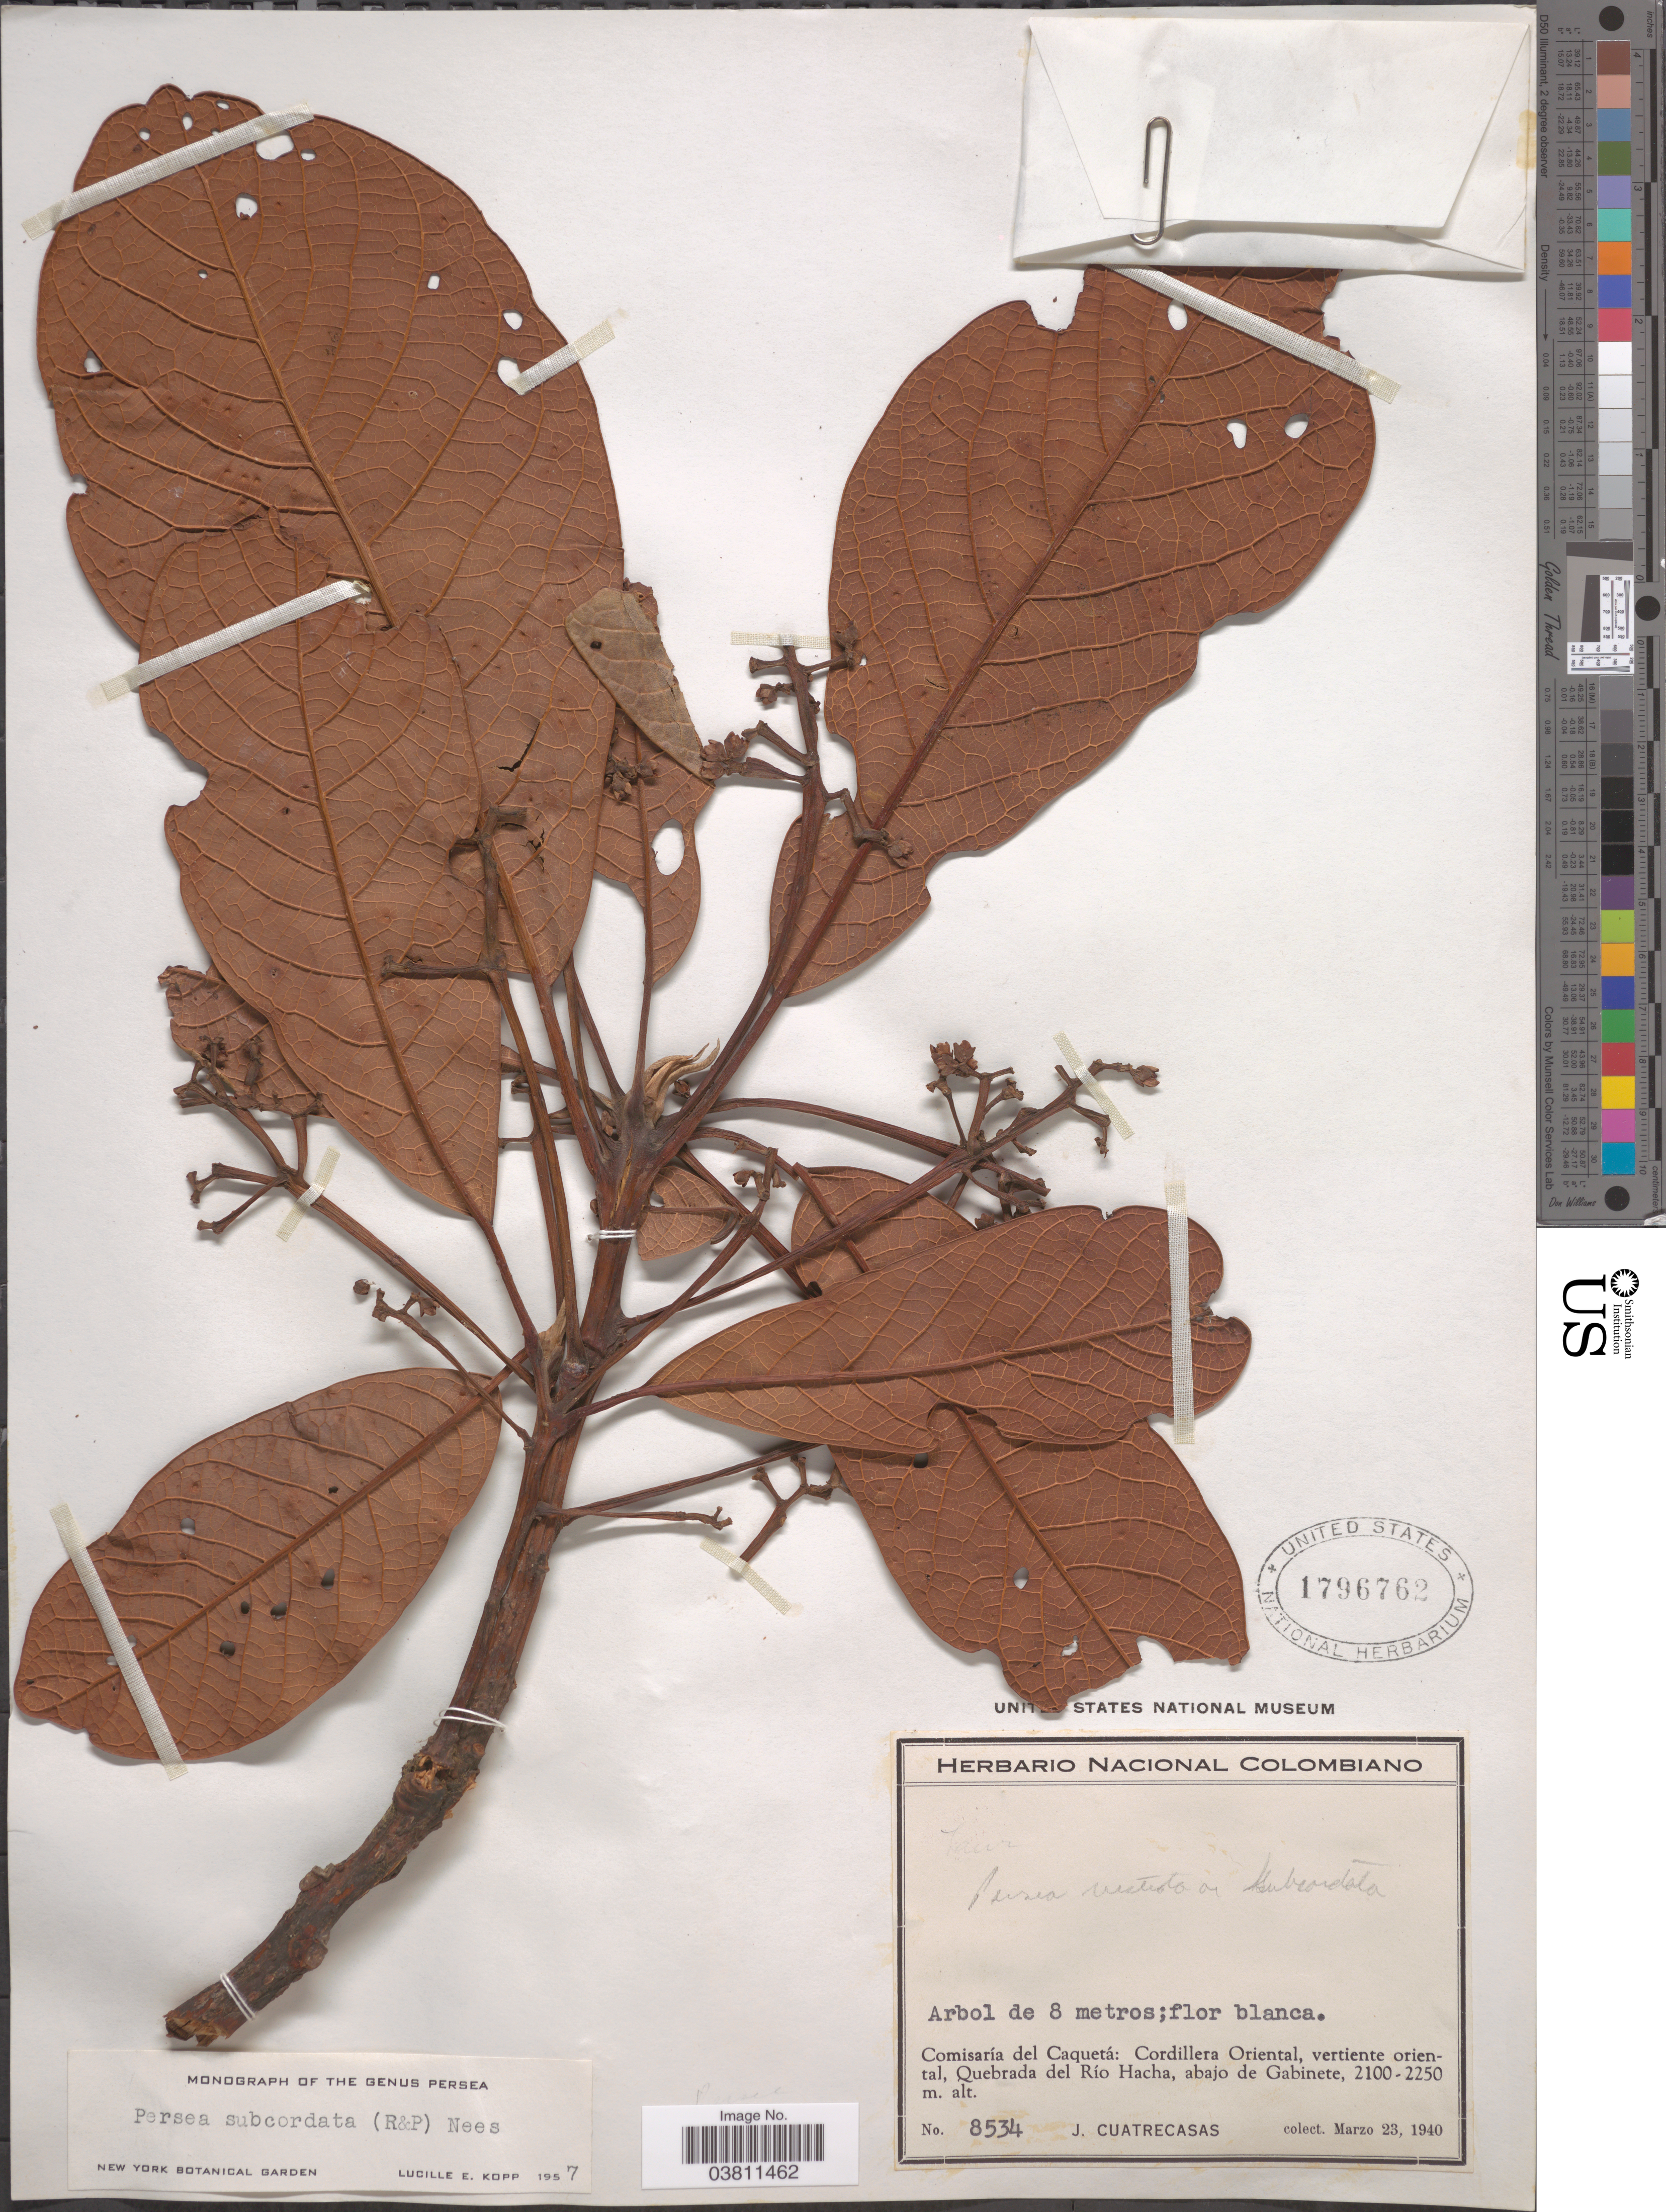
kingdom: Plantae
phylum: Tracheophyta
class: Magnoliopsida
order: Laurales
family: Lauraceae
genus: Persea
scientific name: Persea subcordata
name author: (Ruiz & Pav.) Nees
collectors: J. Cuatrecasas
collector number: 8534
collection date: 1940-03-23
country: Colombia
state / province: Caquetá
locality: Comisaría del Caquetá: Cordillera Oriental, vertiente oriental, Quebrada del Río Hacha, abajo de Gabinete.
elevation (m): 2100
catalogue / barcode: US 1796762